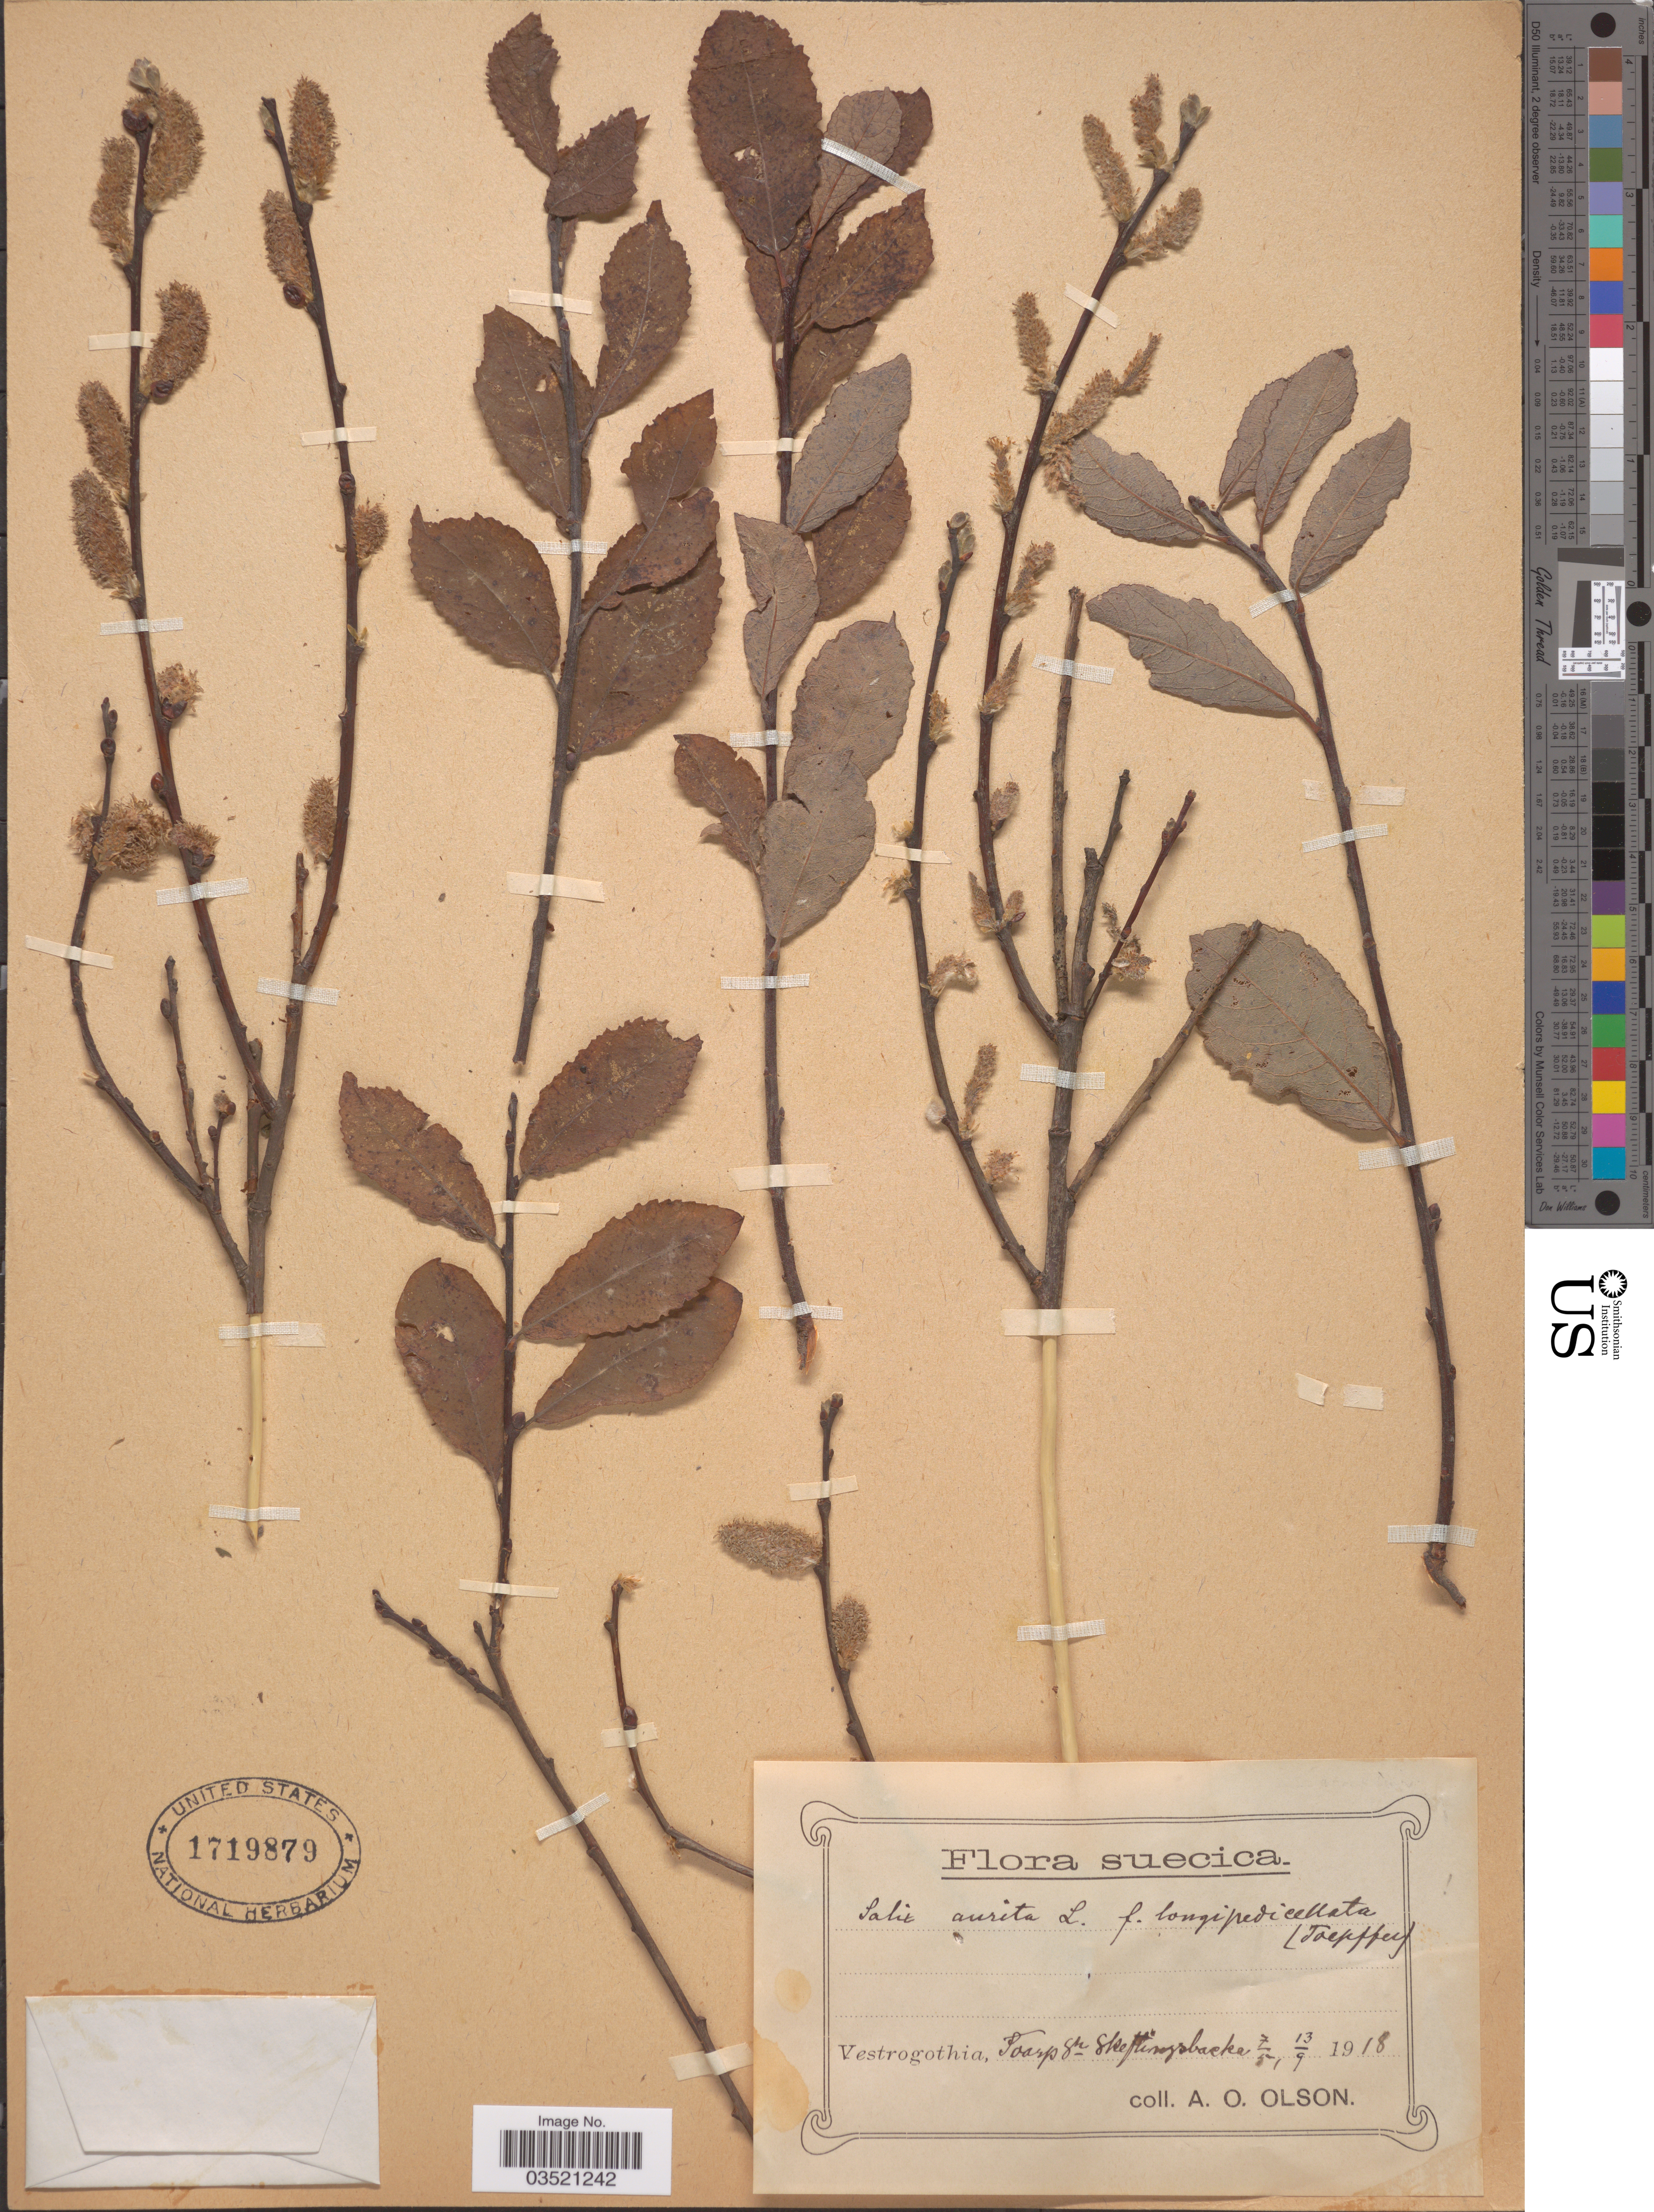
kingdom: Plantae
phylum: Tracheophyta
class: Magnoliopsida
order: Malpighiales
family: Salicaceae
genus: Salix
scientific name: Salix aurita f. longipedicellata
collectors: A. Olson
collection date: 1918-05-07/1918-09-13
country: Sweden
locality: Suecica. Vestrogothia. Toarp sn. Skäftingsbacka.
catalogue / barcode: US 1719879